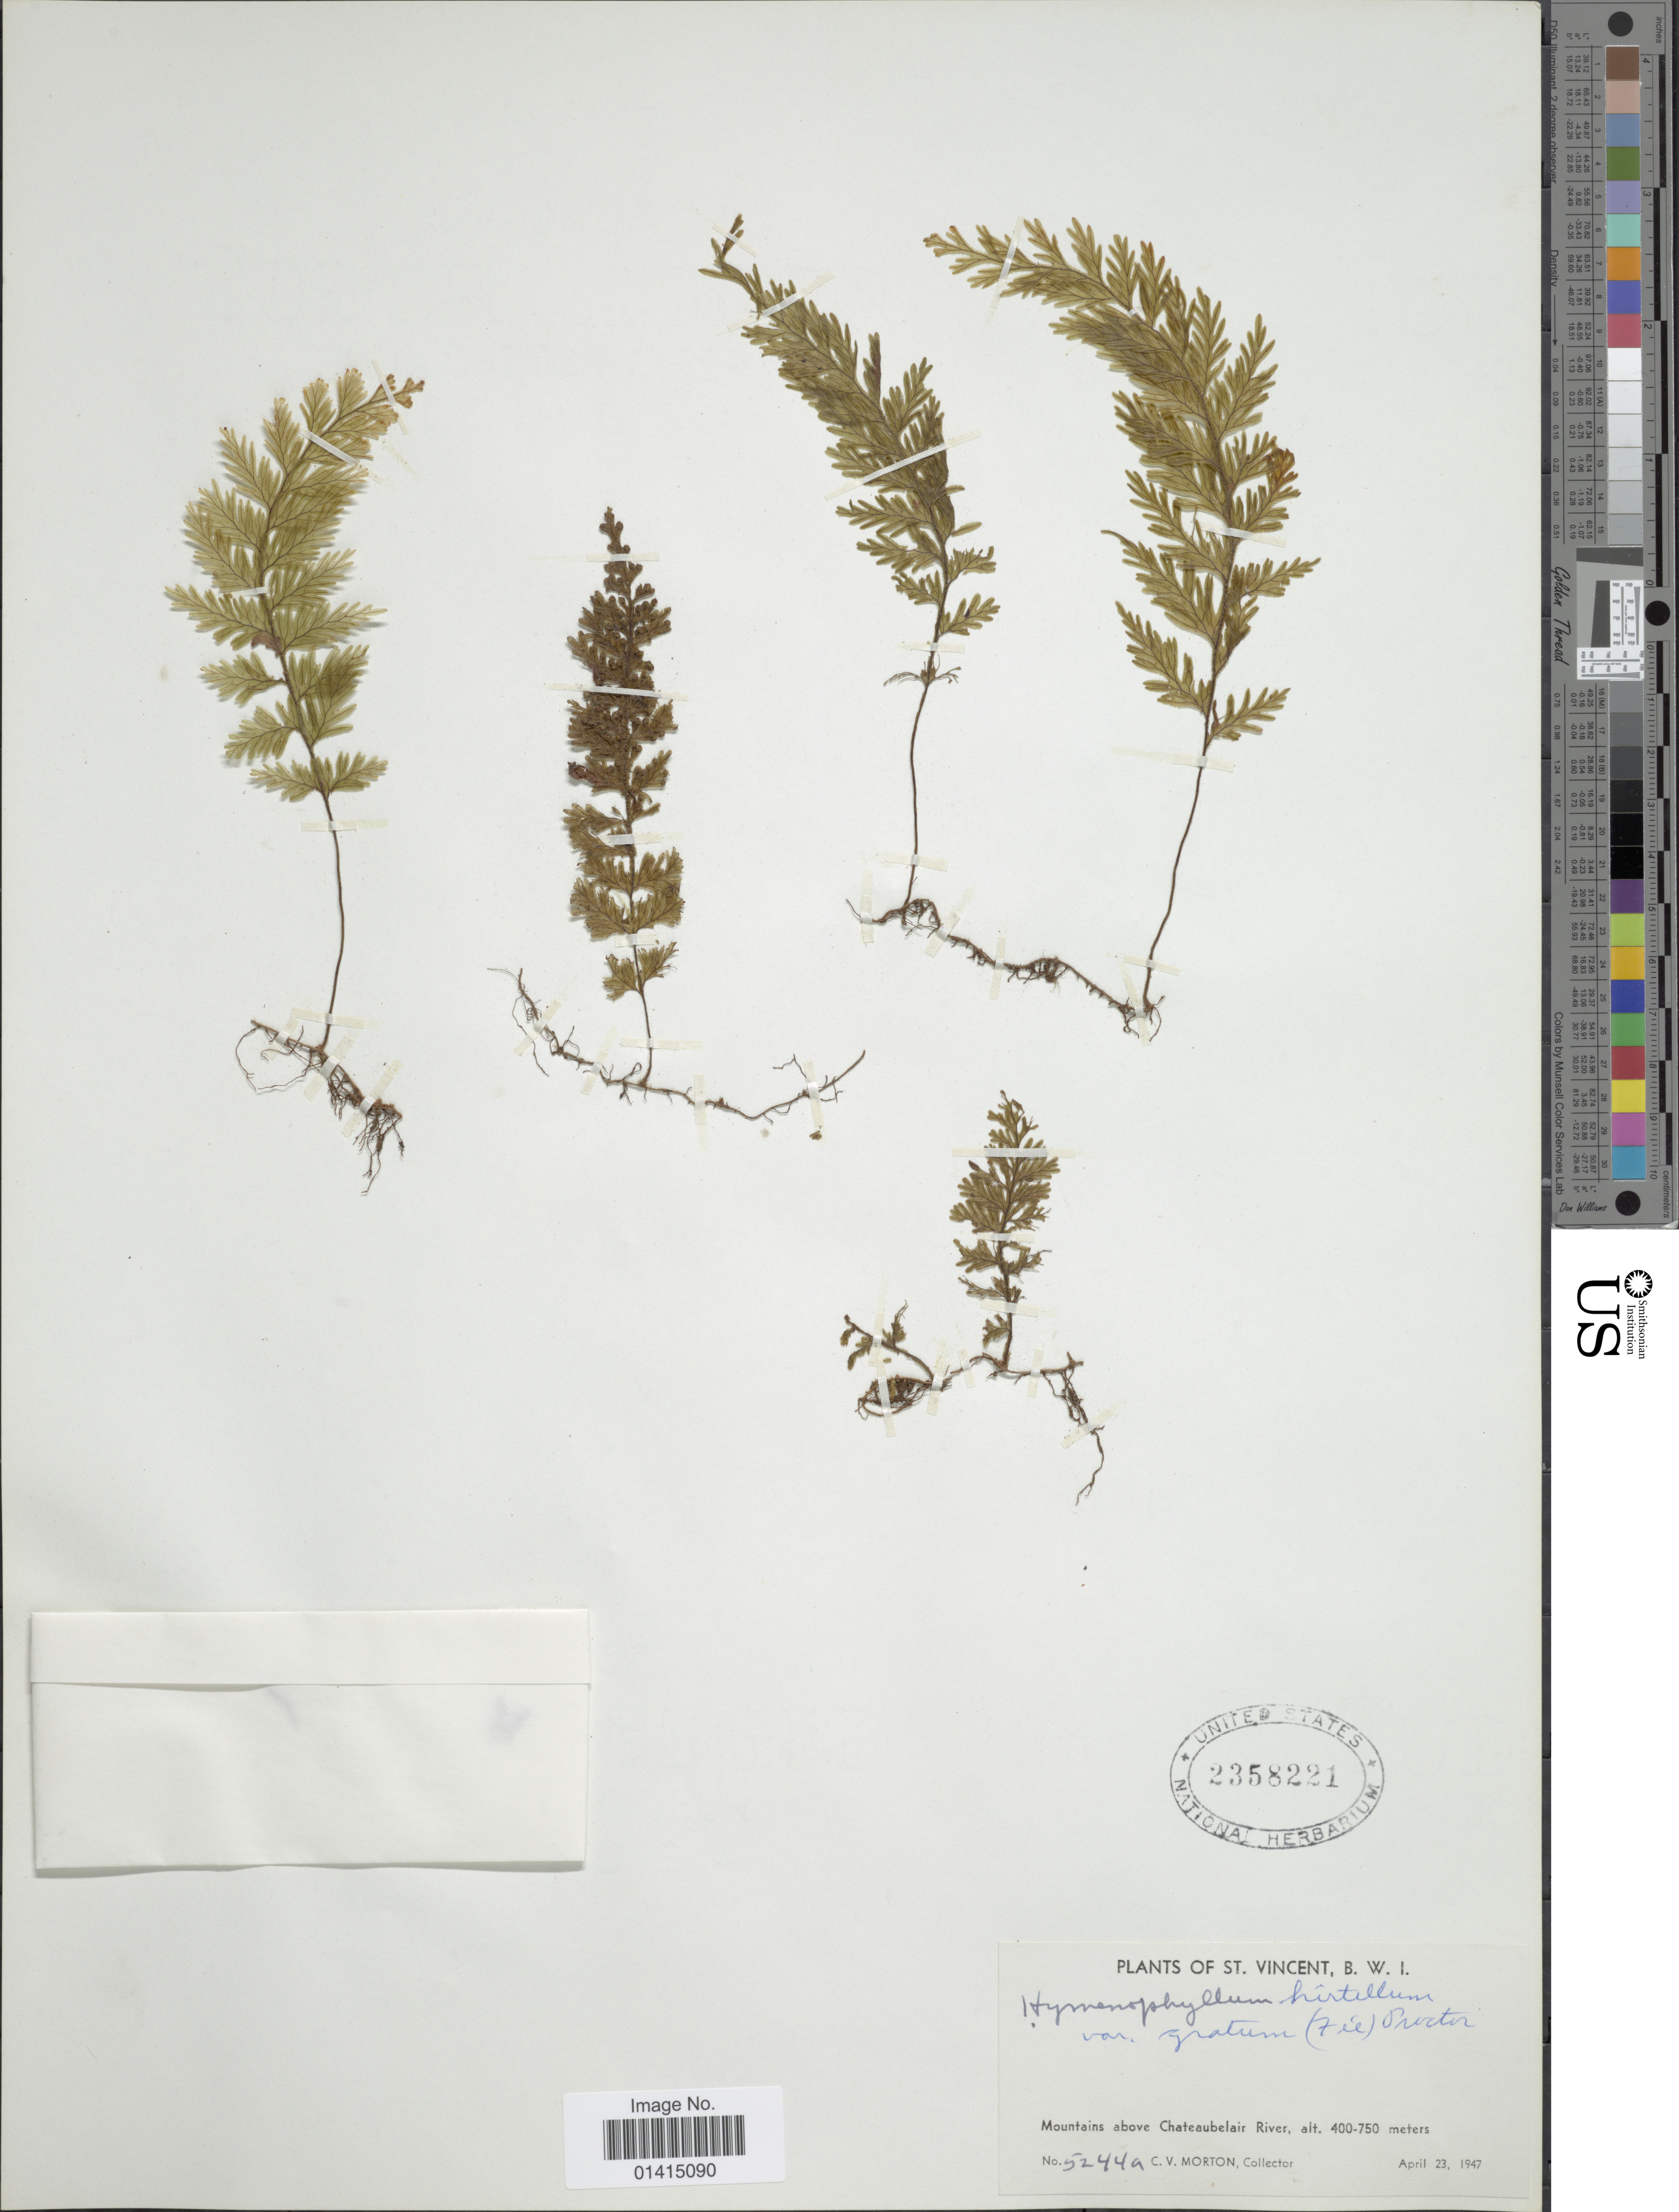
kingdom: Plantae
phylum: Tracheophyta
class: Polypodiopsida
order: Hymenophyllales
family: Hymenophyllaceae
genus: Hymenophyllum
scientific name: Hymenophyllum hirtellum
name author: Sw. in Schrad.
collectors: C. V. Morton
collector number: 5244a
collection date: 1947-04-23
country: St. Vincent - Grenadines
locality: St. Vincent, B.W.I., Mountains above Chateaubelair River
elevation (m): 400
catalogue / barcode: US 2358221